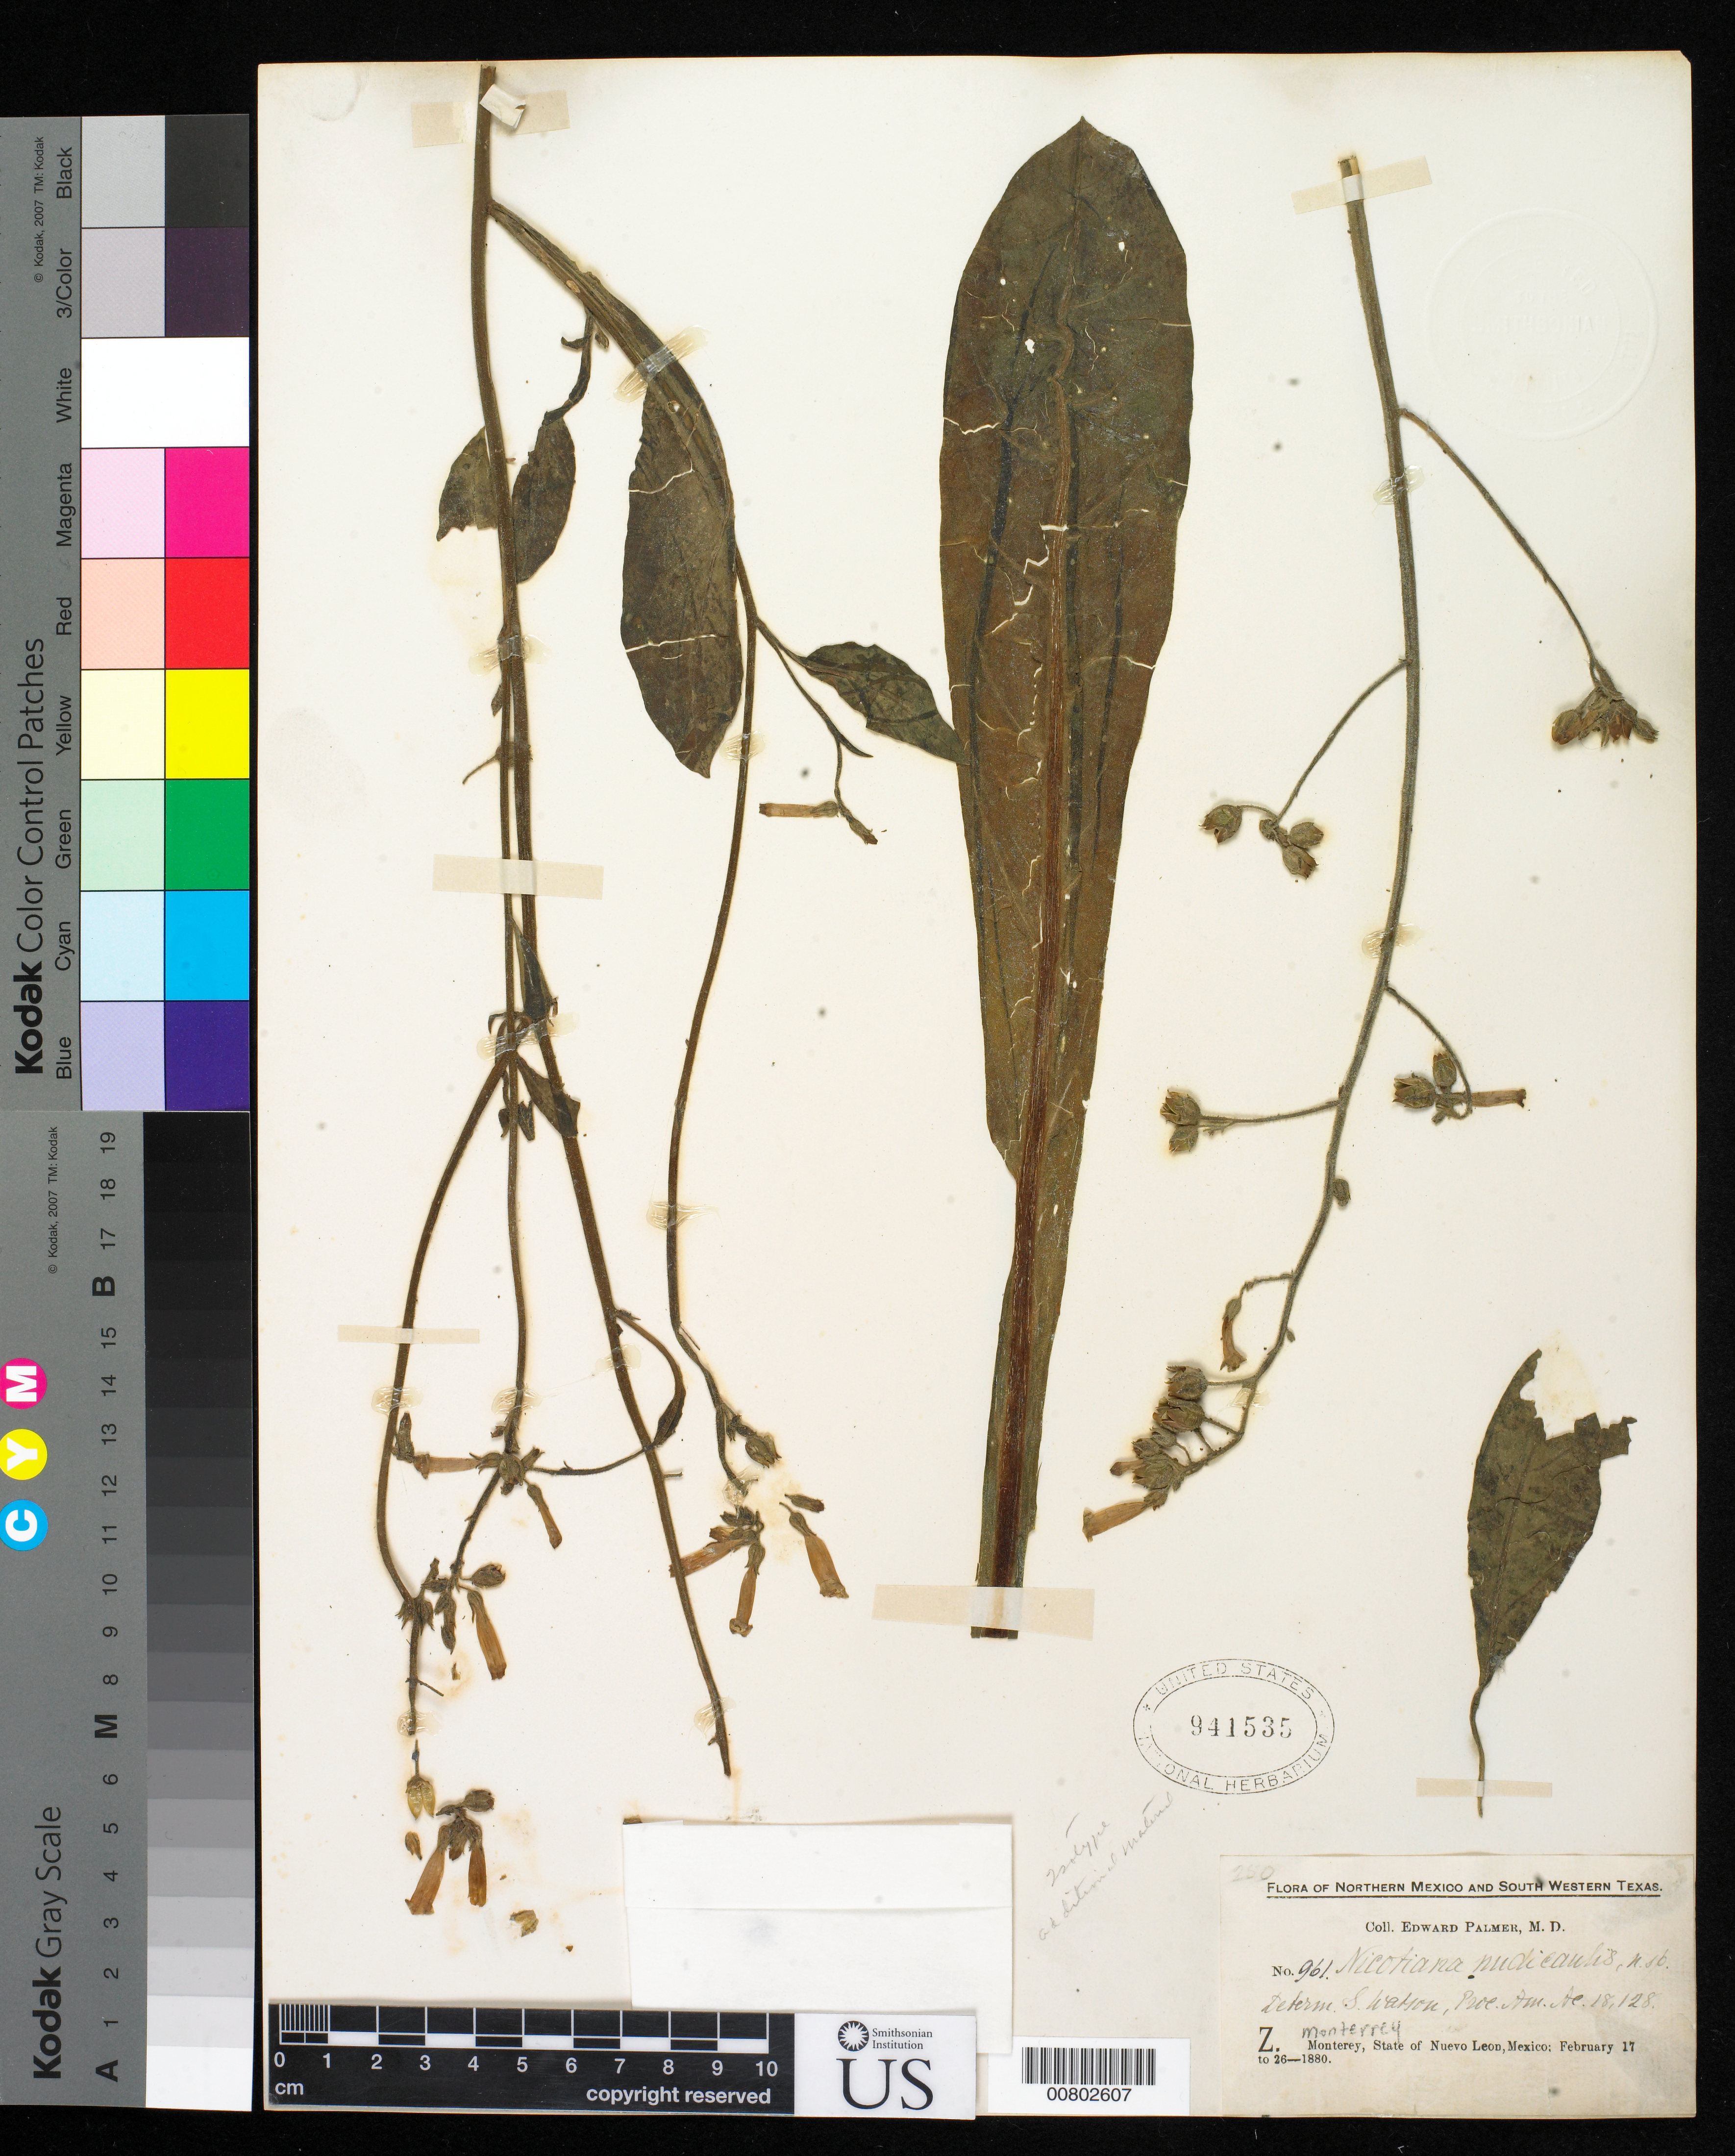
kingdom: Plantae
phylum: Tracheophyta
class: Magnoliopsida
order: Solanales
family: Solanaceae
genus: Nicotiana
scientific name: Nicotiana nudicaulis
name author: S. Watson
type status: Isotype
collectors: E. Palmer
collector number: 961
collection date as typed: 17 Feb 1880 to 26 Feb 1880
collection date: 1880-02-17/1880-02-26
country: Mexico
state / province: Nuevo León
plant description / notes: Specimen ex John Donnell Smith herbarium.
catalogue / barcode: US 941535